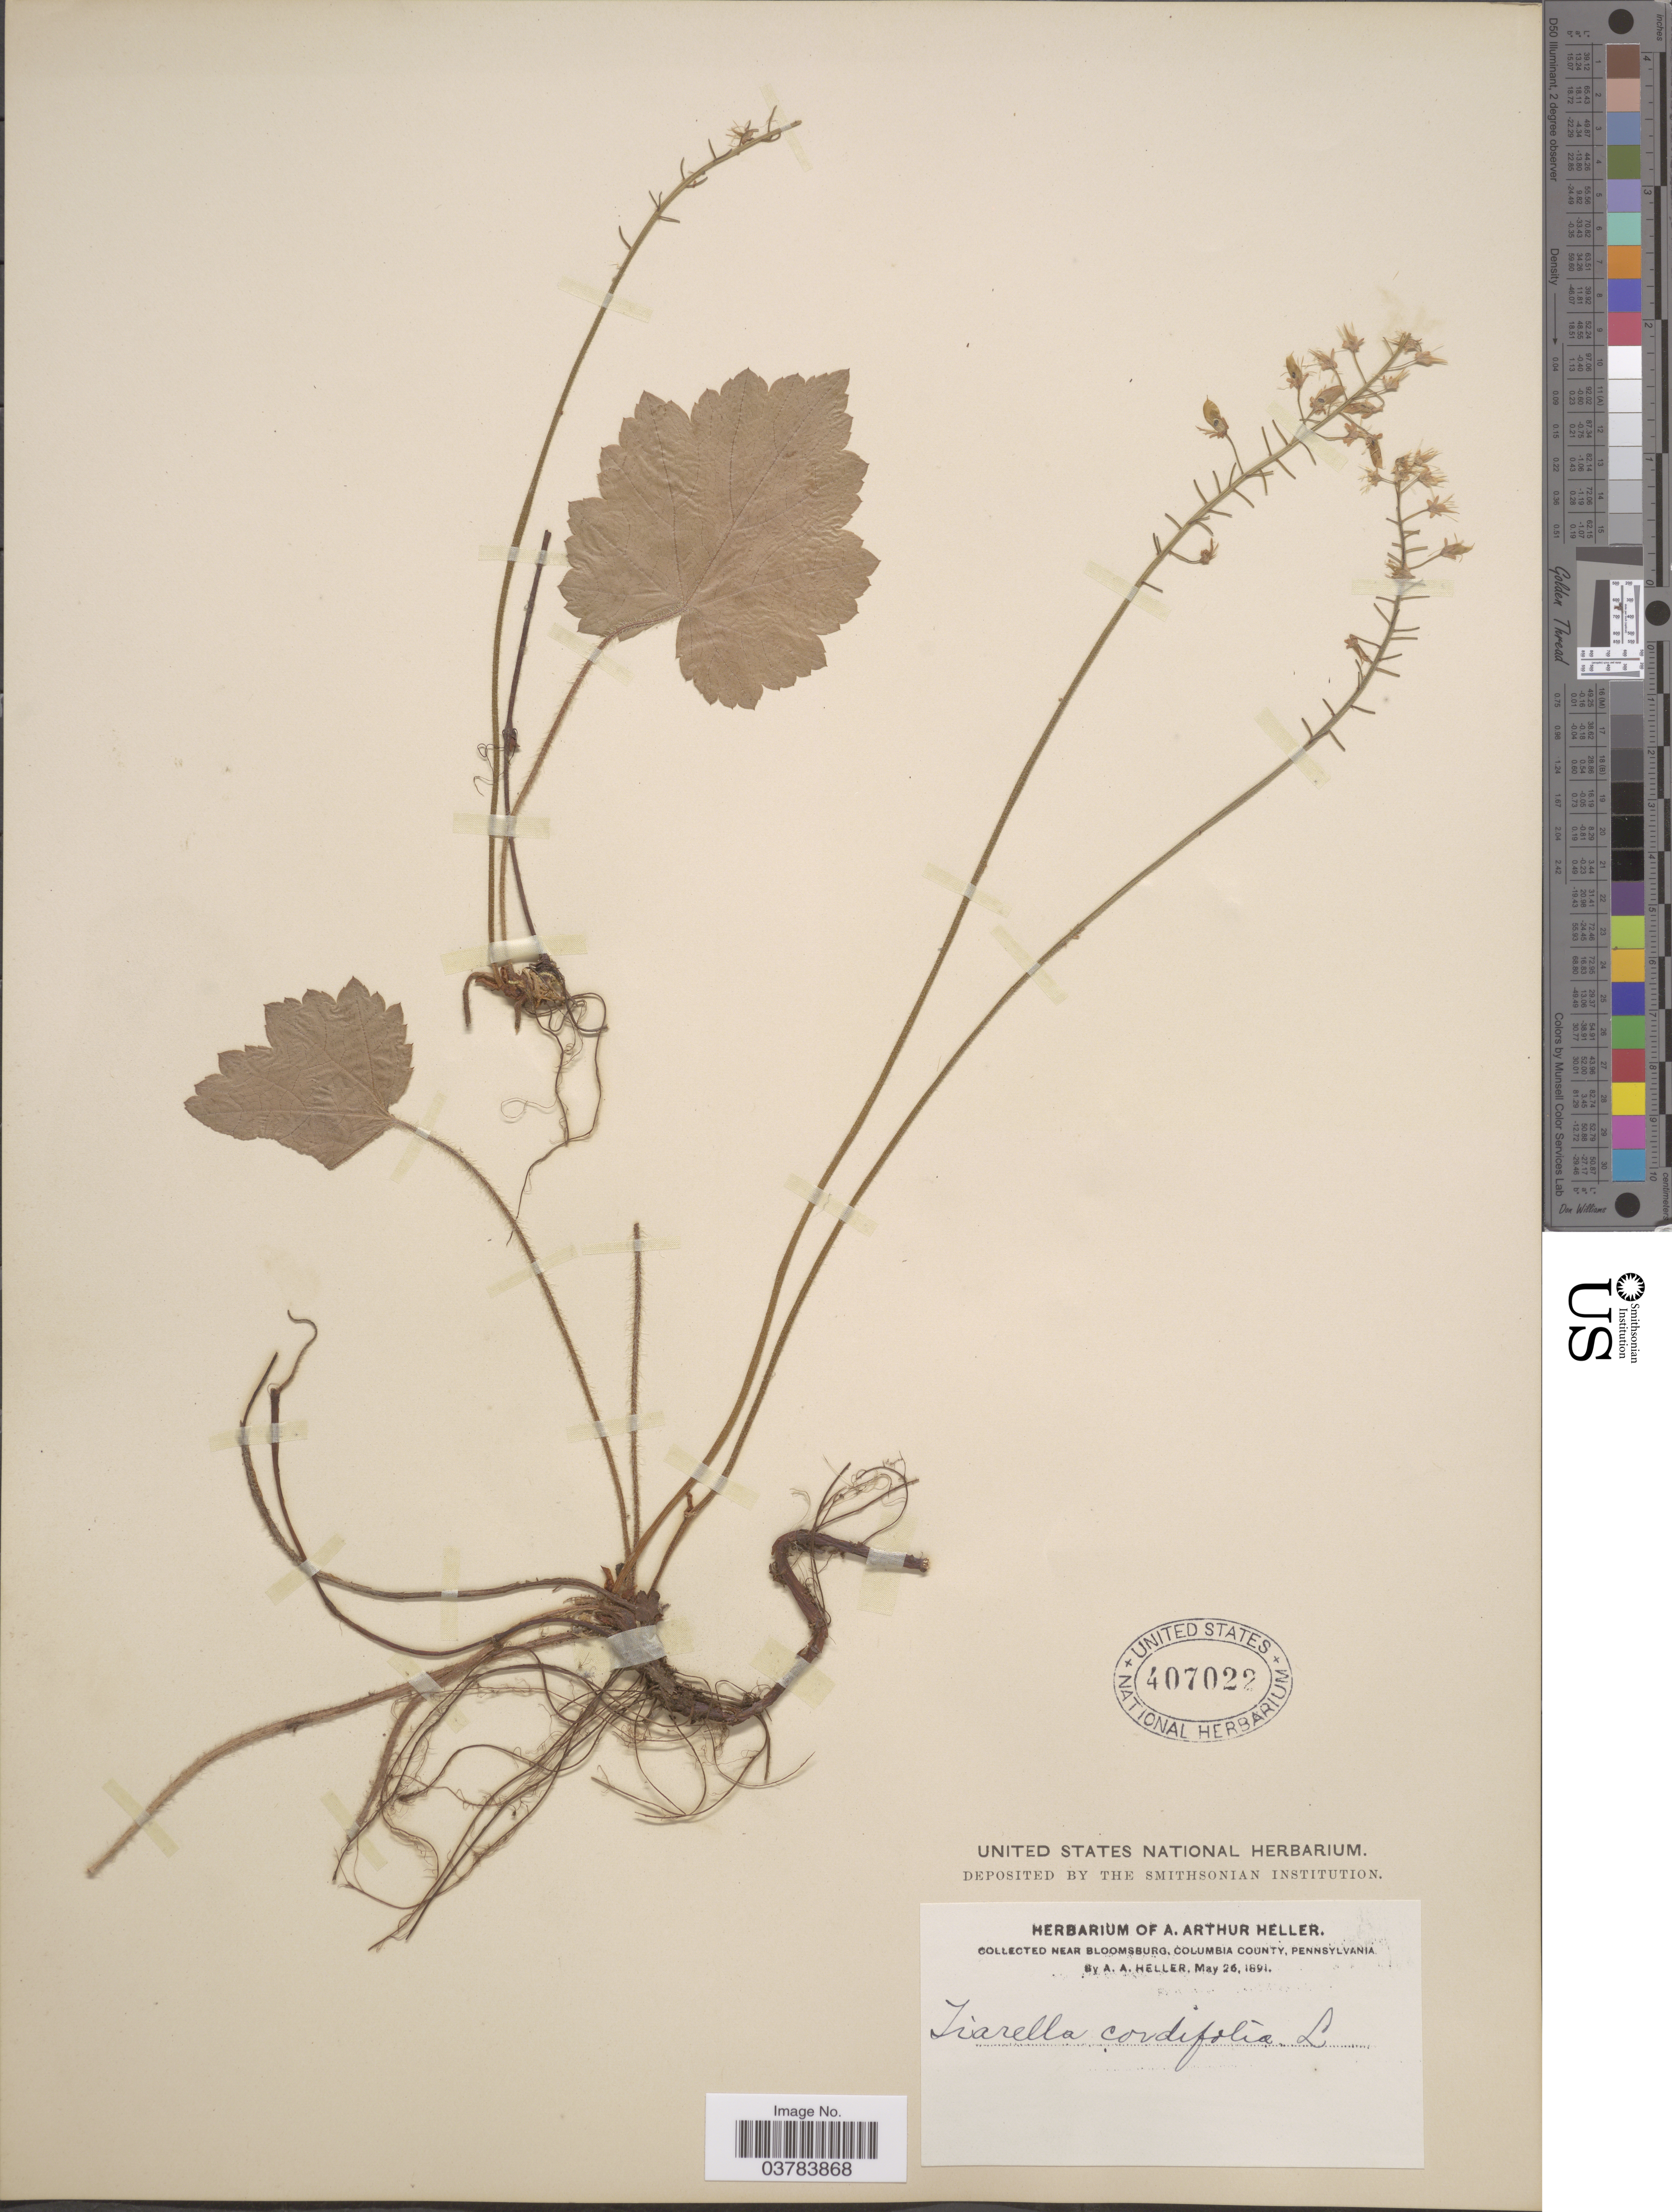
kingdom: Plantae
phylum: Tracheophyta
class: Magnoliopsida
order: Saxifragales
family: Saxifragaceae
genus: Tiarella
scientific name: Tiarella cordifolia var. typica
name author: Lakela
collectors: A. A. Heller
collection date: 1891-05-26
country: United States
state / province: Pennsylvania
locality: Near Bloomsburg, Columbia County.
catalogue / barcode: US 407022